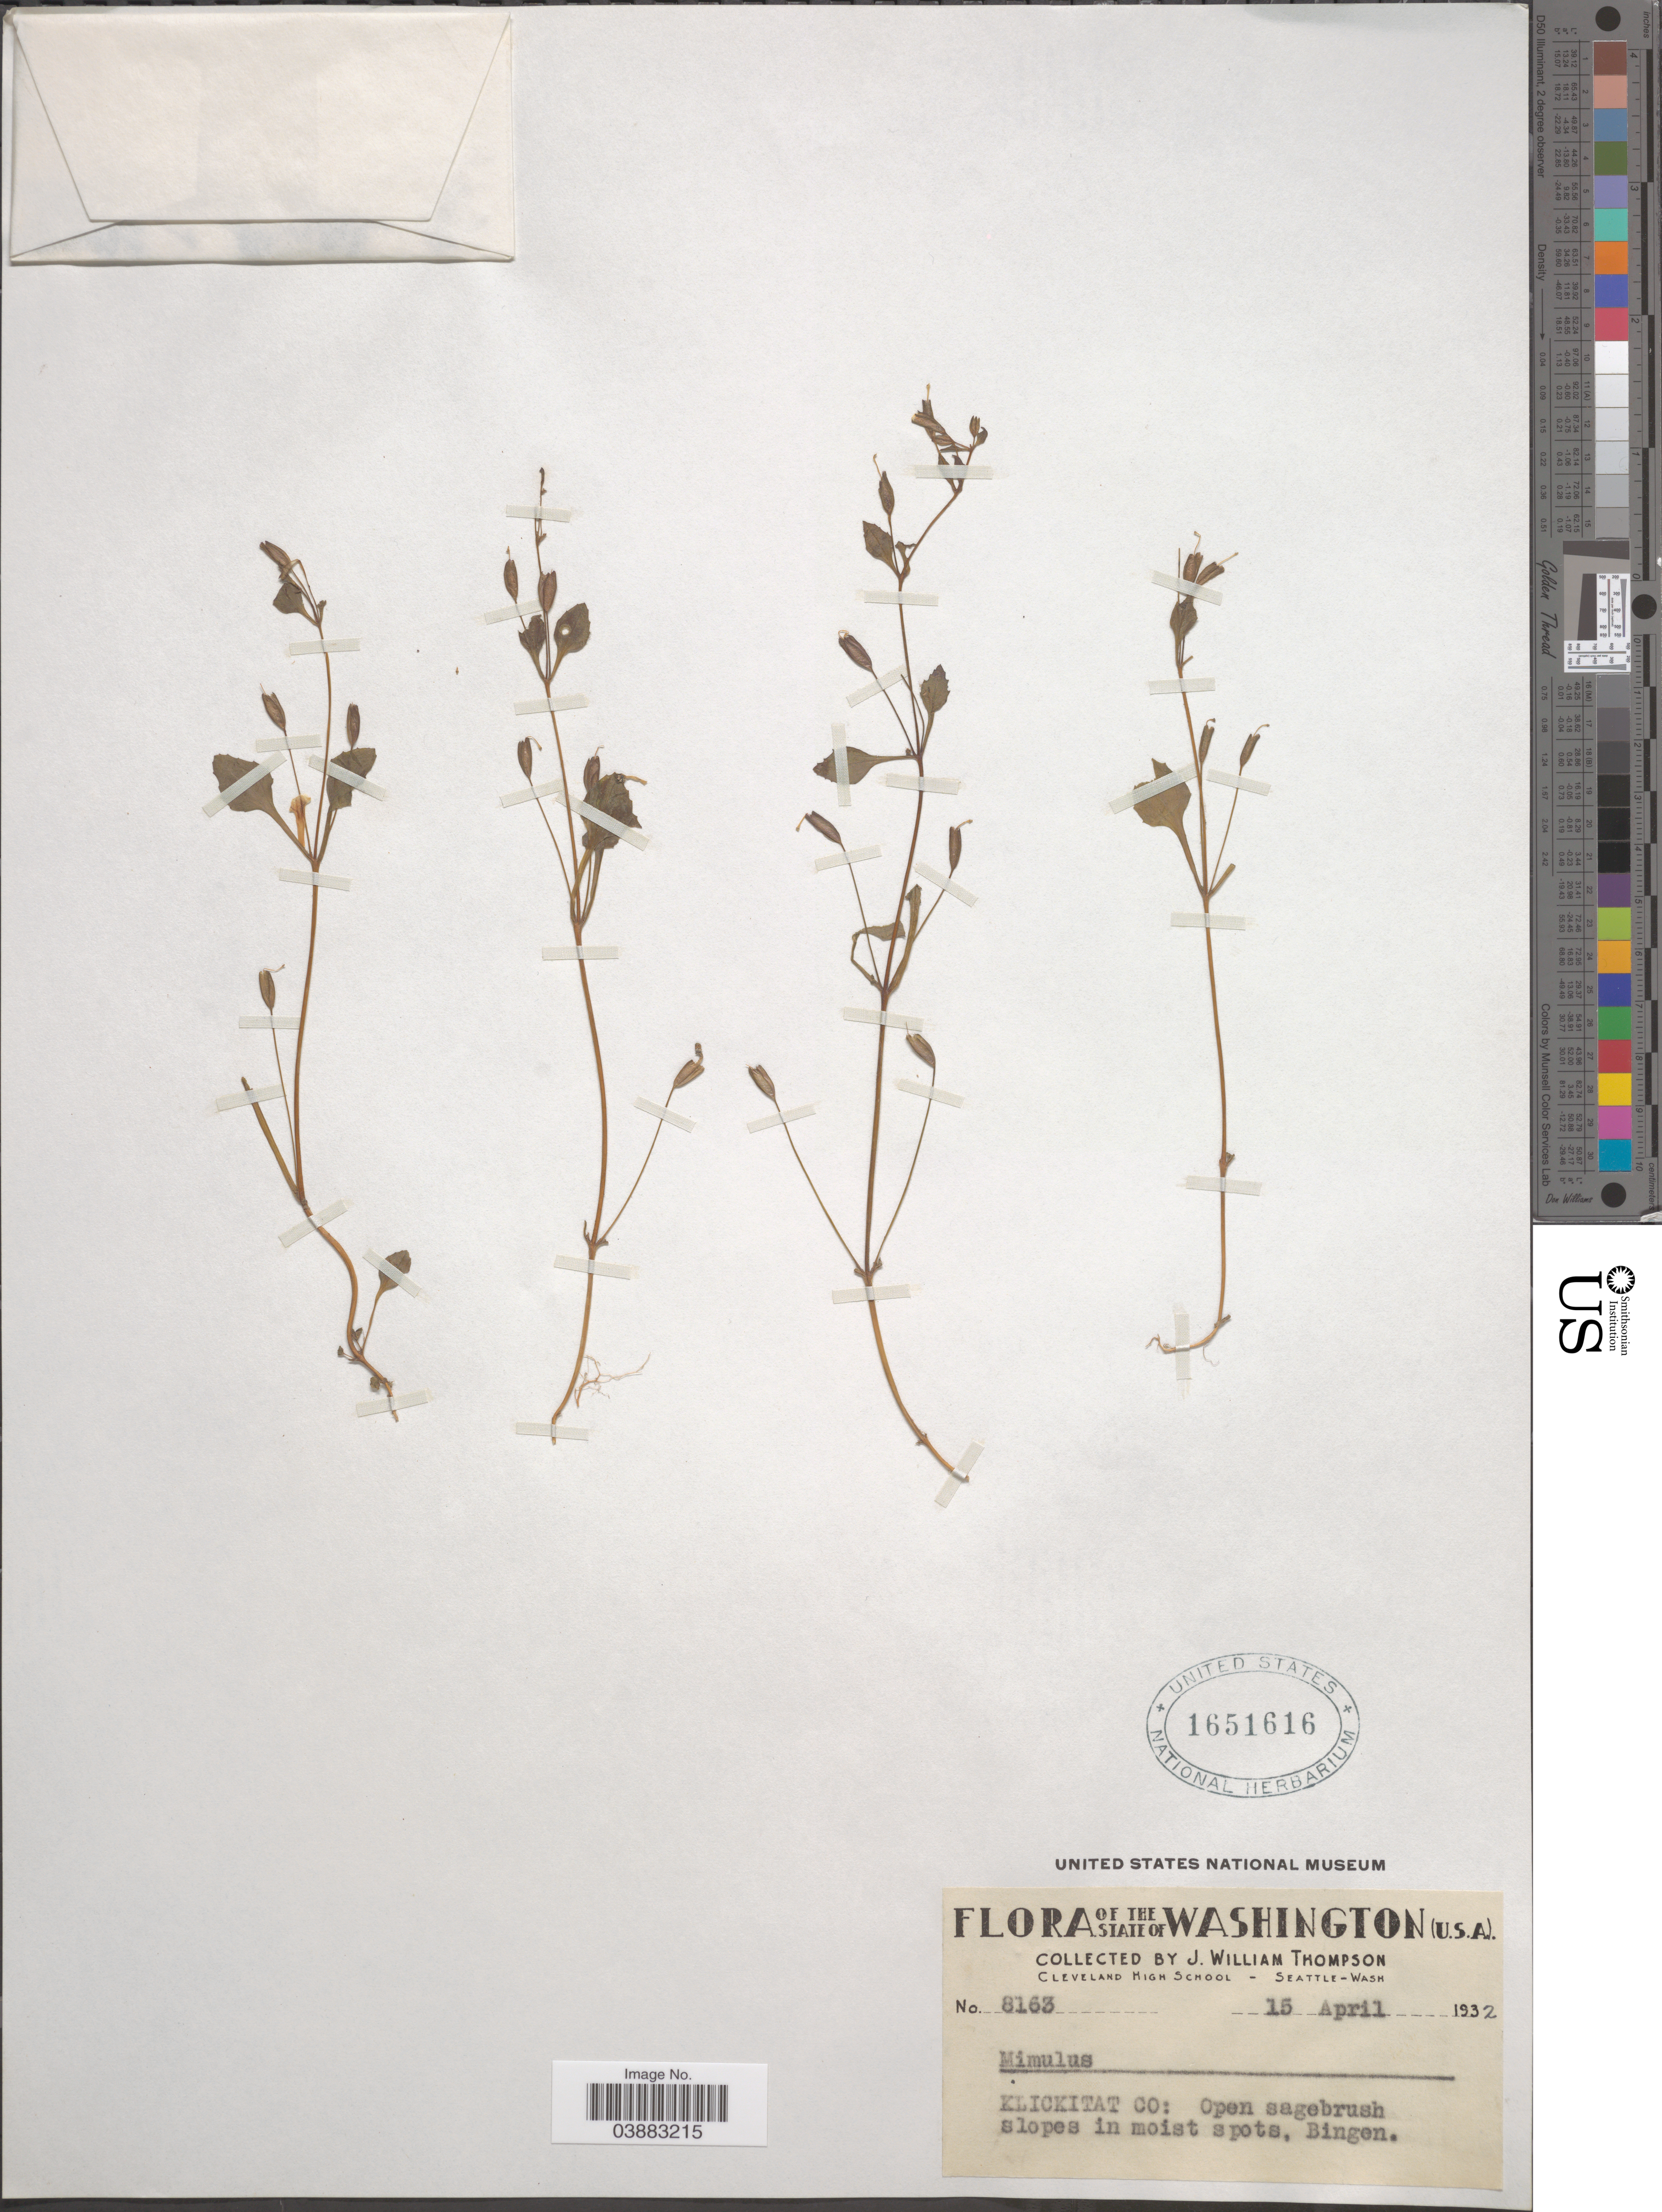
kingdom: Plantae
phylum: Tracheophyta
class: Magnoliopsida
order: Lamiales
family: Phrymaceae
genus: Mimulus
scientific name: Mimulus sp.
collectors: J. W. Thompson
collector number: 8163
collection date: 1932-04-15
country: United States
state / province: Washington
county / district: Klickitat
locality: Klickitat Co: Open sagebrush slopes in moist spots, Bingen.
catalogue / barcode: US 1651616